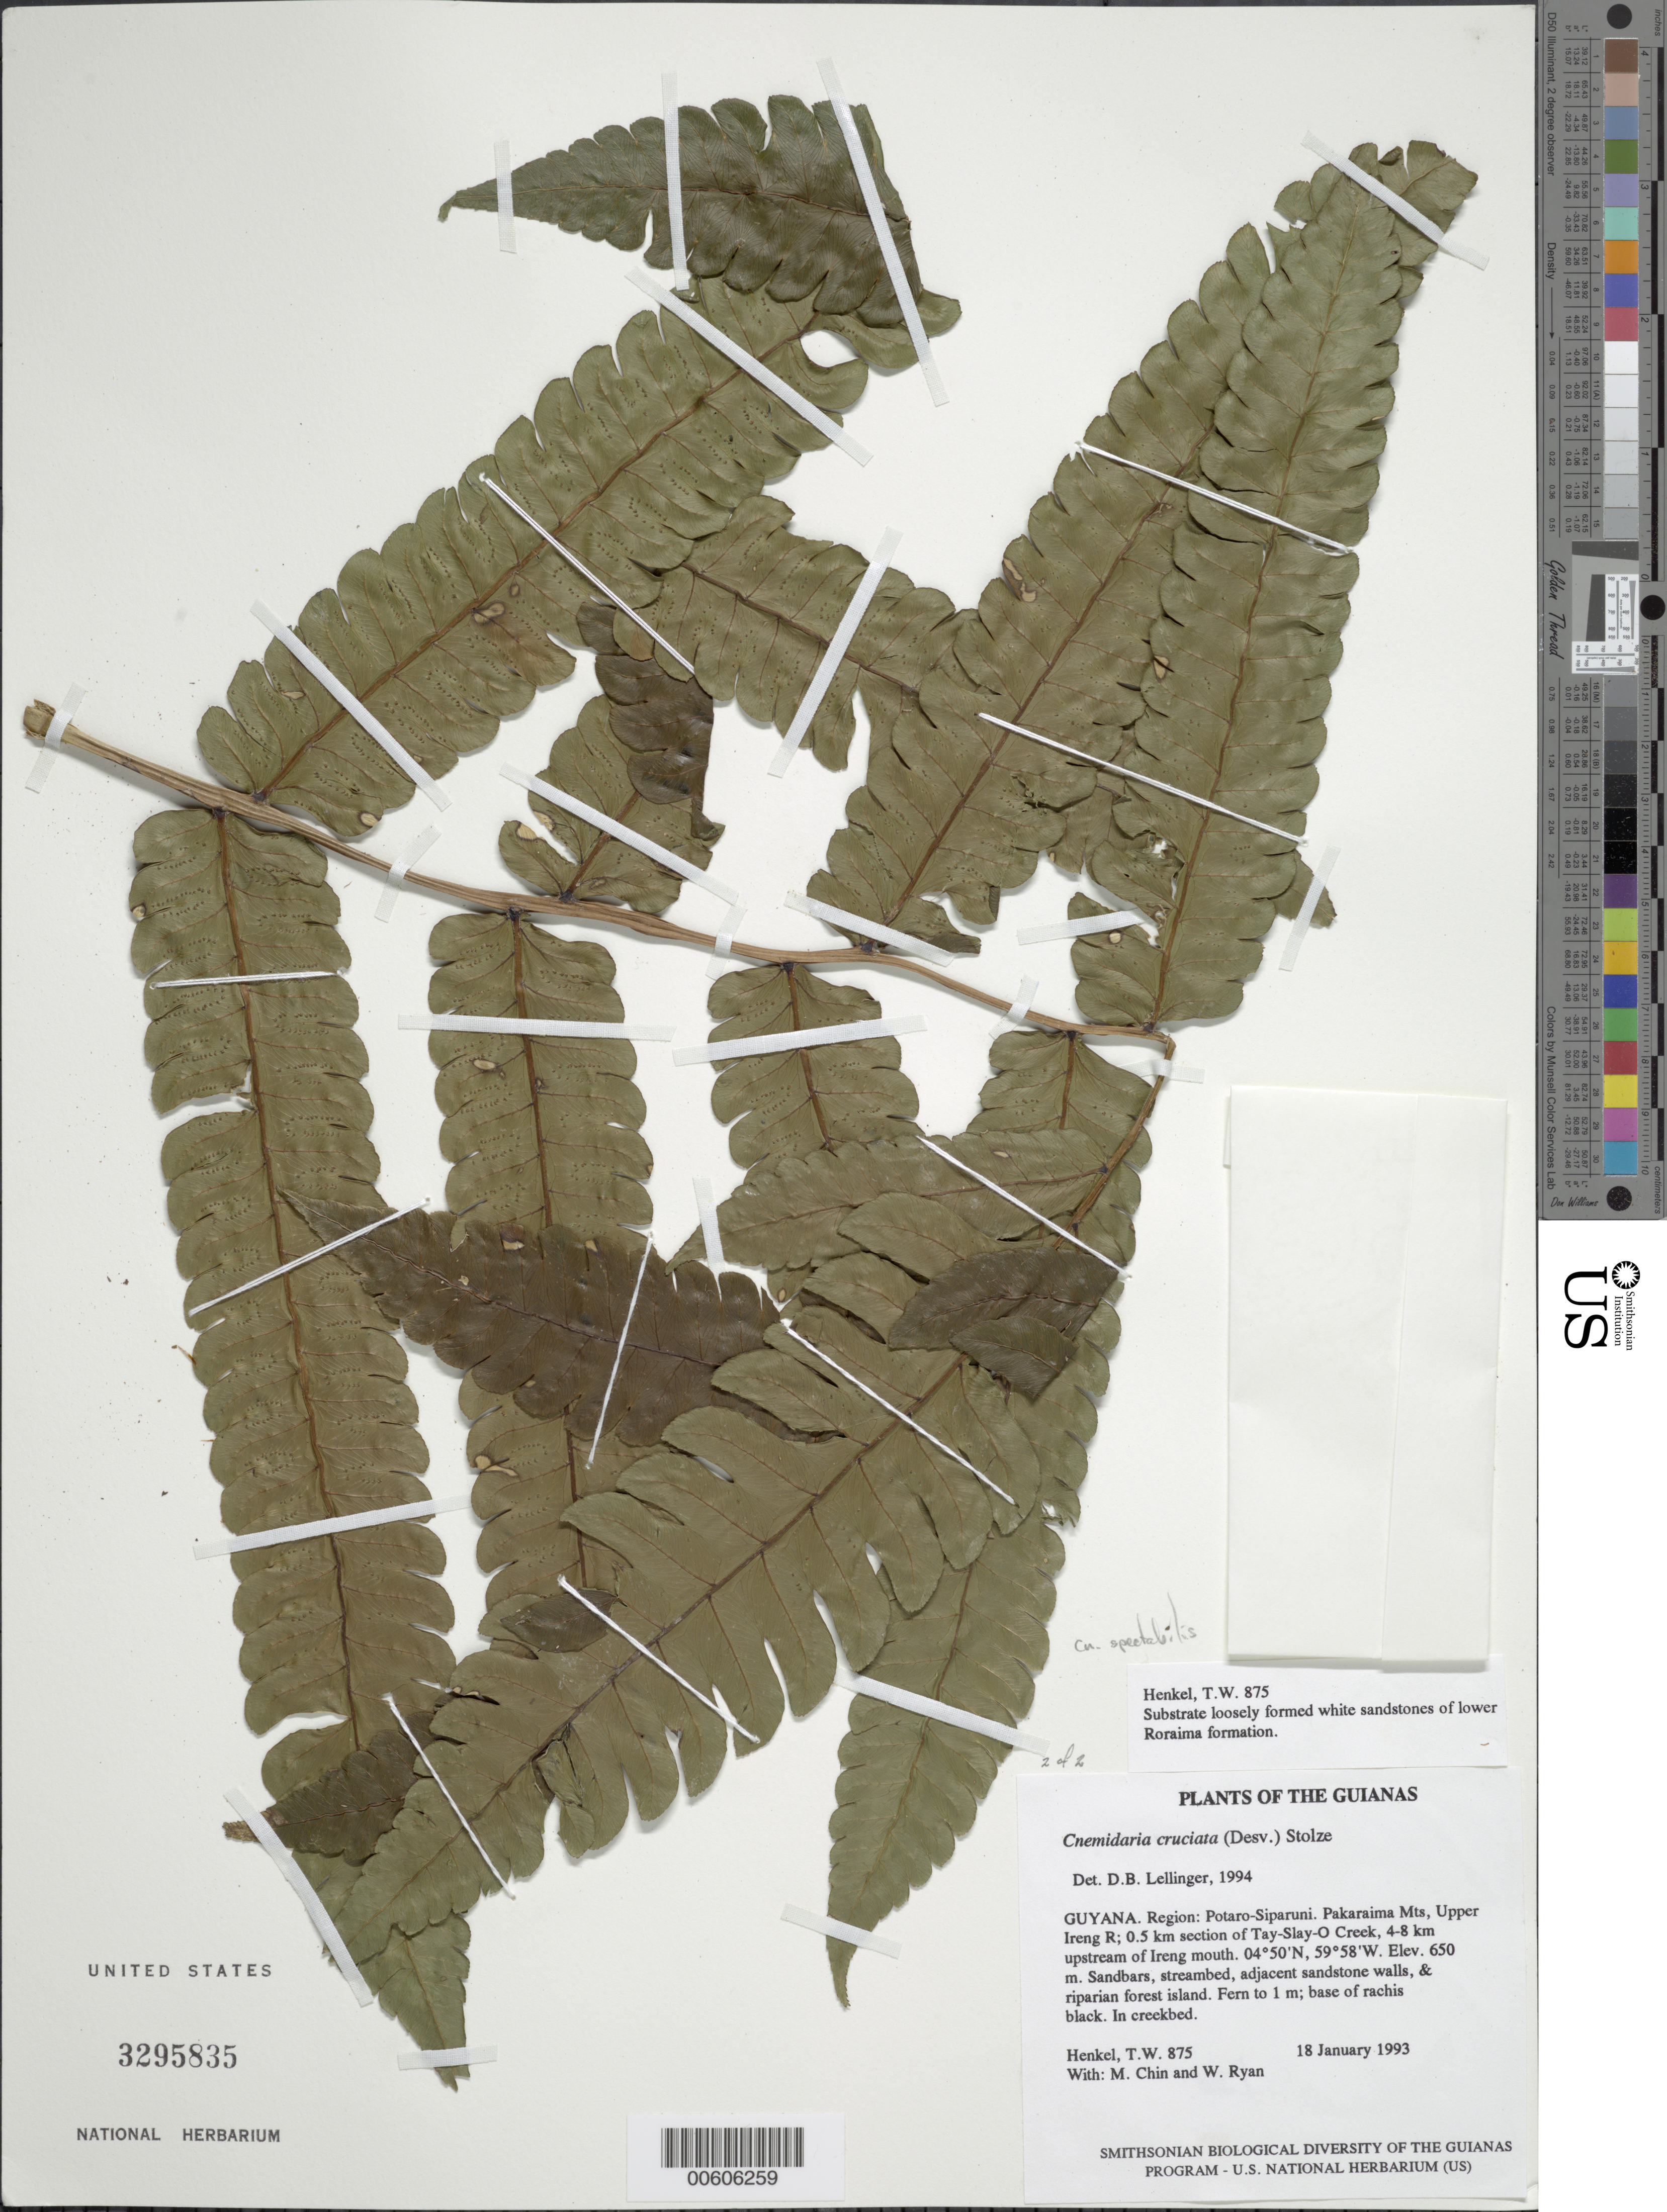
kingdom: Plantae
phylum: Tracheophyta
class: Polypodiopsida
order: Cyatheales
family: Cyatheaceae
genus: Cyathea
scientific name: Cyathea spectabilis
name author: (Kunze) Domin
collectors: T. Henkel, M. Chin & W. Ryan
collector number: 875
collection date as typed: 18 January 1993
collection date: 1993-01-18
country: Guyana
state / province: Potaro-Siparuni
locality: Pakaraima Mts, Upper Ireng R; 0.5 km section of Tay-Slay-O Creek, 4-8 km upstream of Ireng mouth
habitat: Sandbars, streambed, adjacent sandstone walls, & riparian forest island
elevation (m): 650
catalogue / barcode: US 3295835